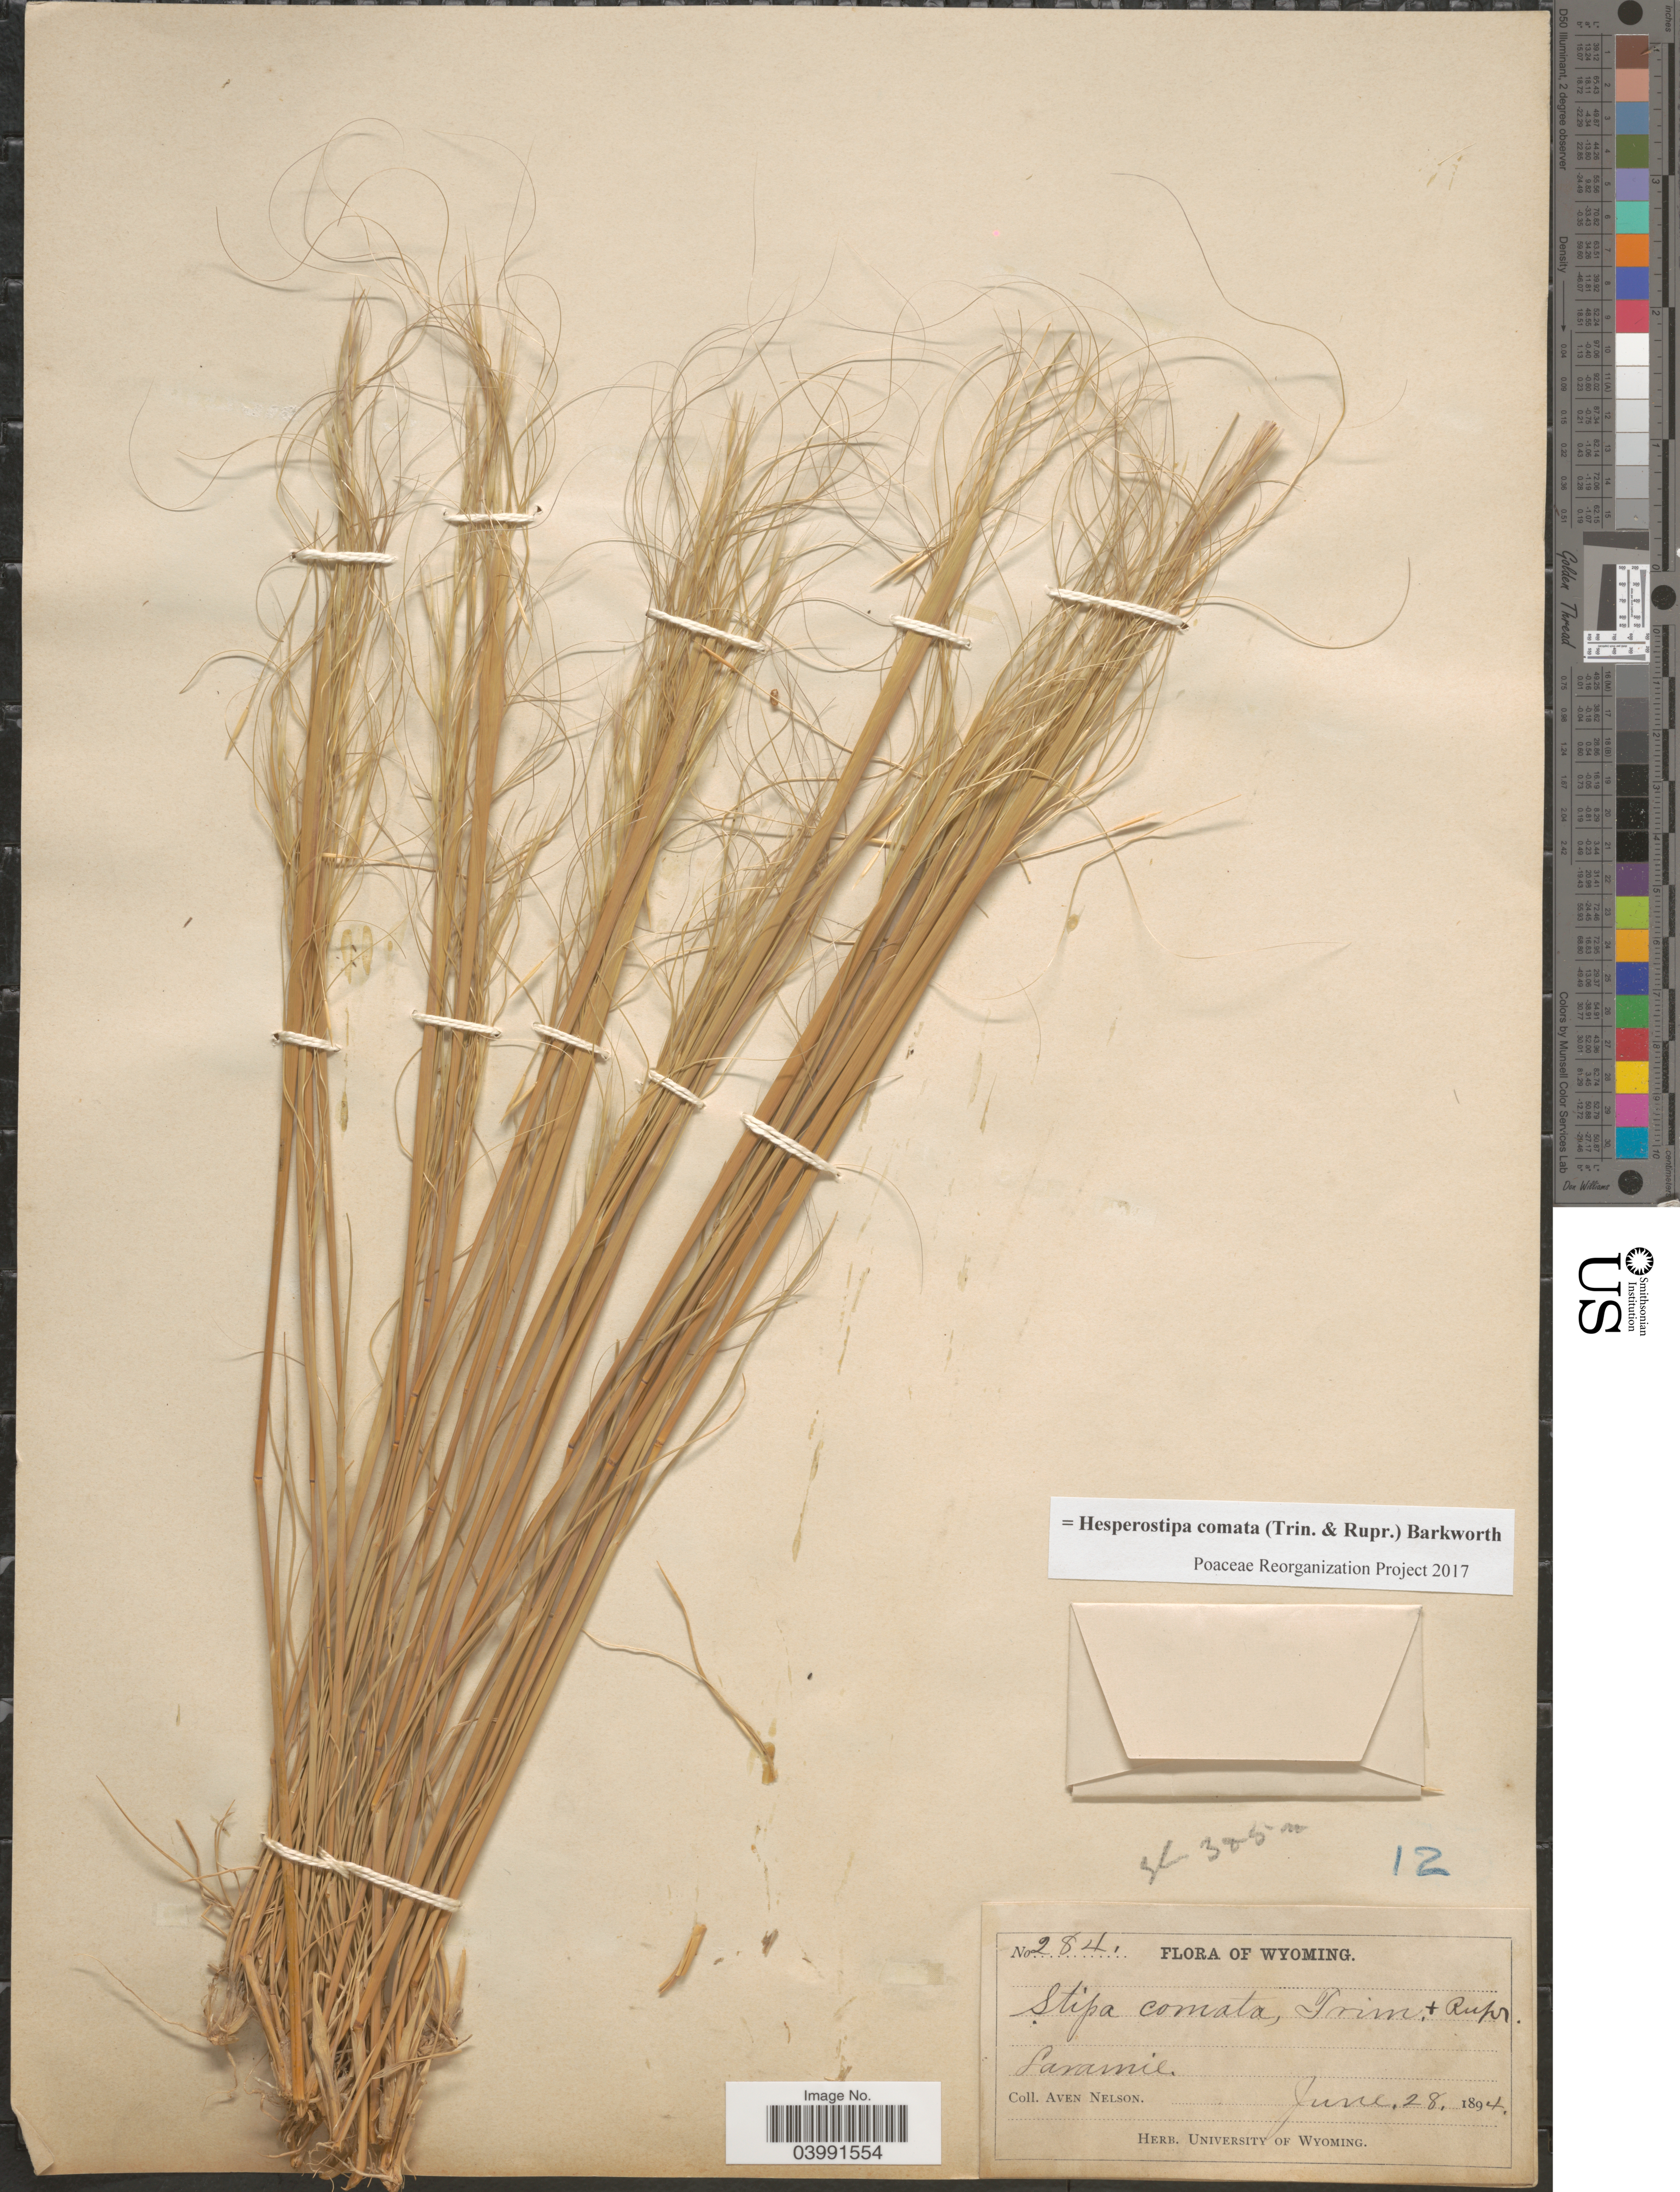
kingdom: Plantae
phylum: Tracheophyta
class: Liliopsida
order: Poales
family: Poaceae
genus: Hesperostipa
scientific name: Hesperostipa comata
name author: (Trin. & Rupr.) Barkworth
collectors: A. Nelson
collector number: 284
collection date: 1894-06-28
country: United States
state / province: Wyoming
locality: Laramie.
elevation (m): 305